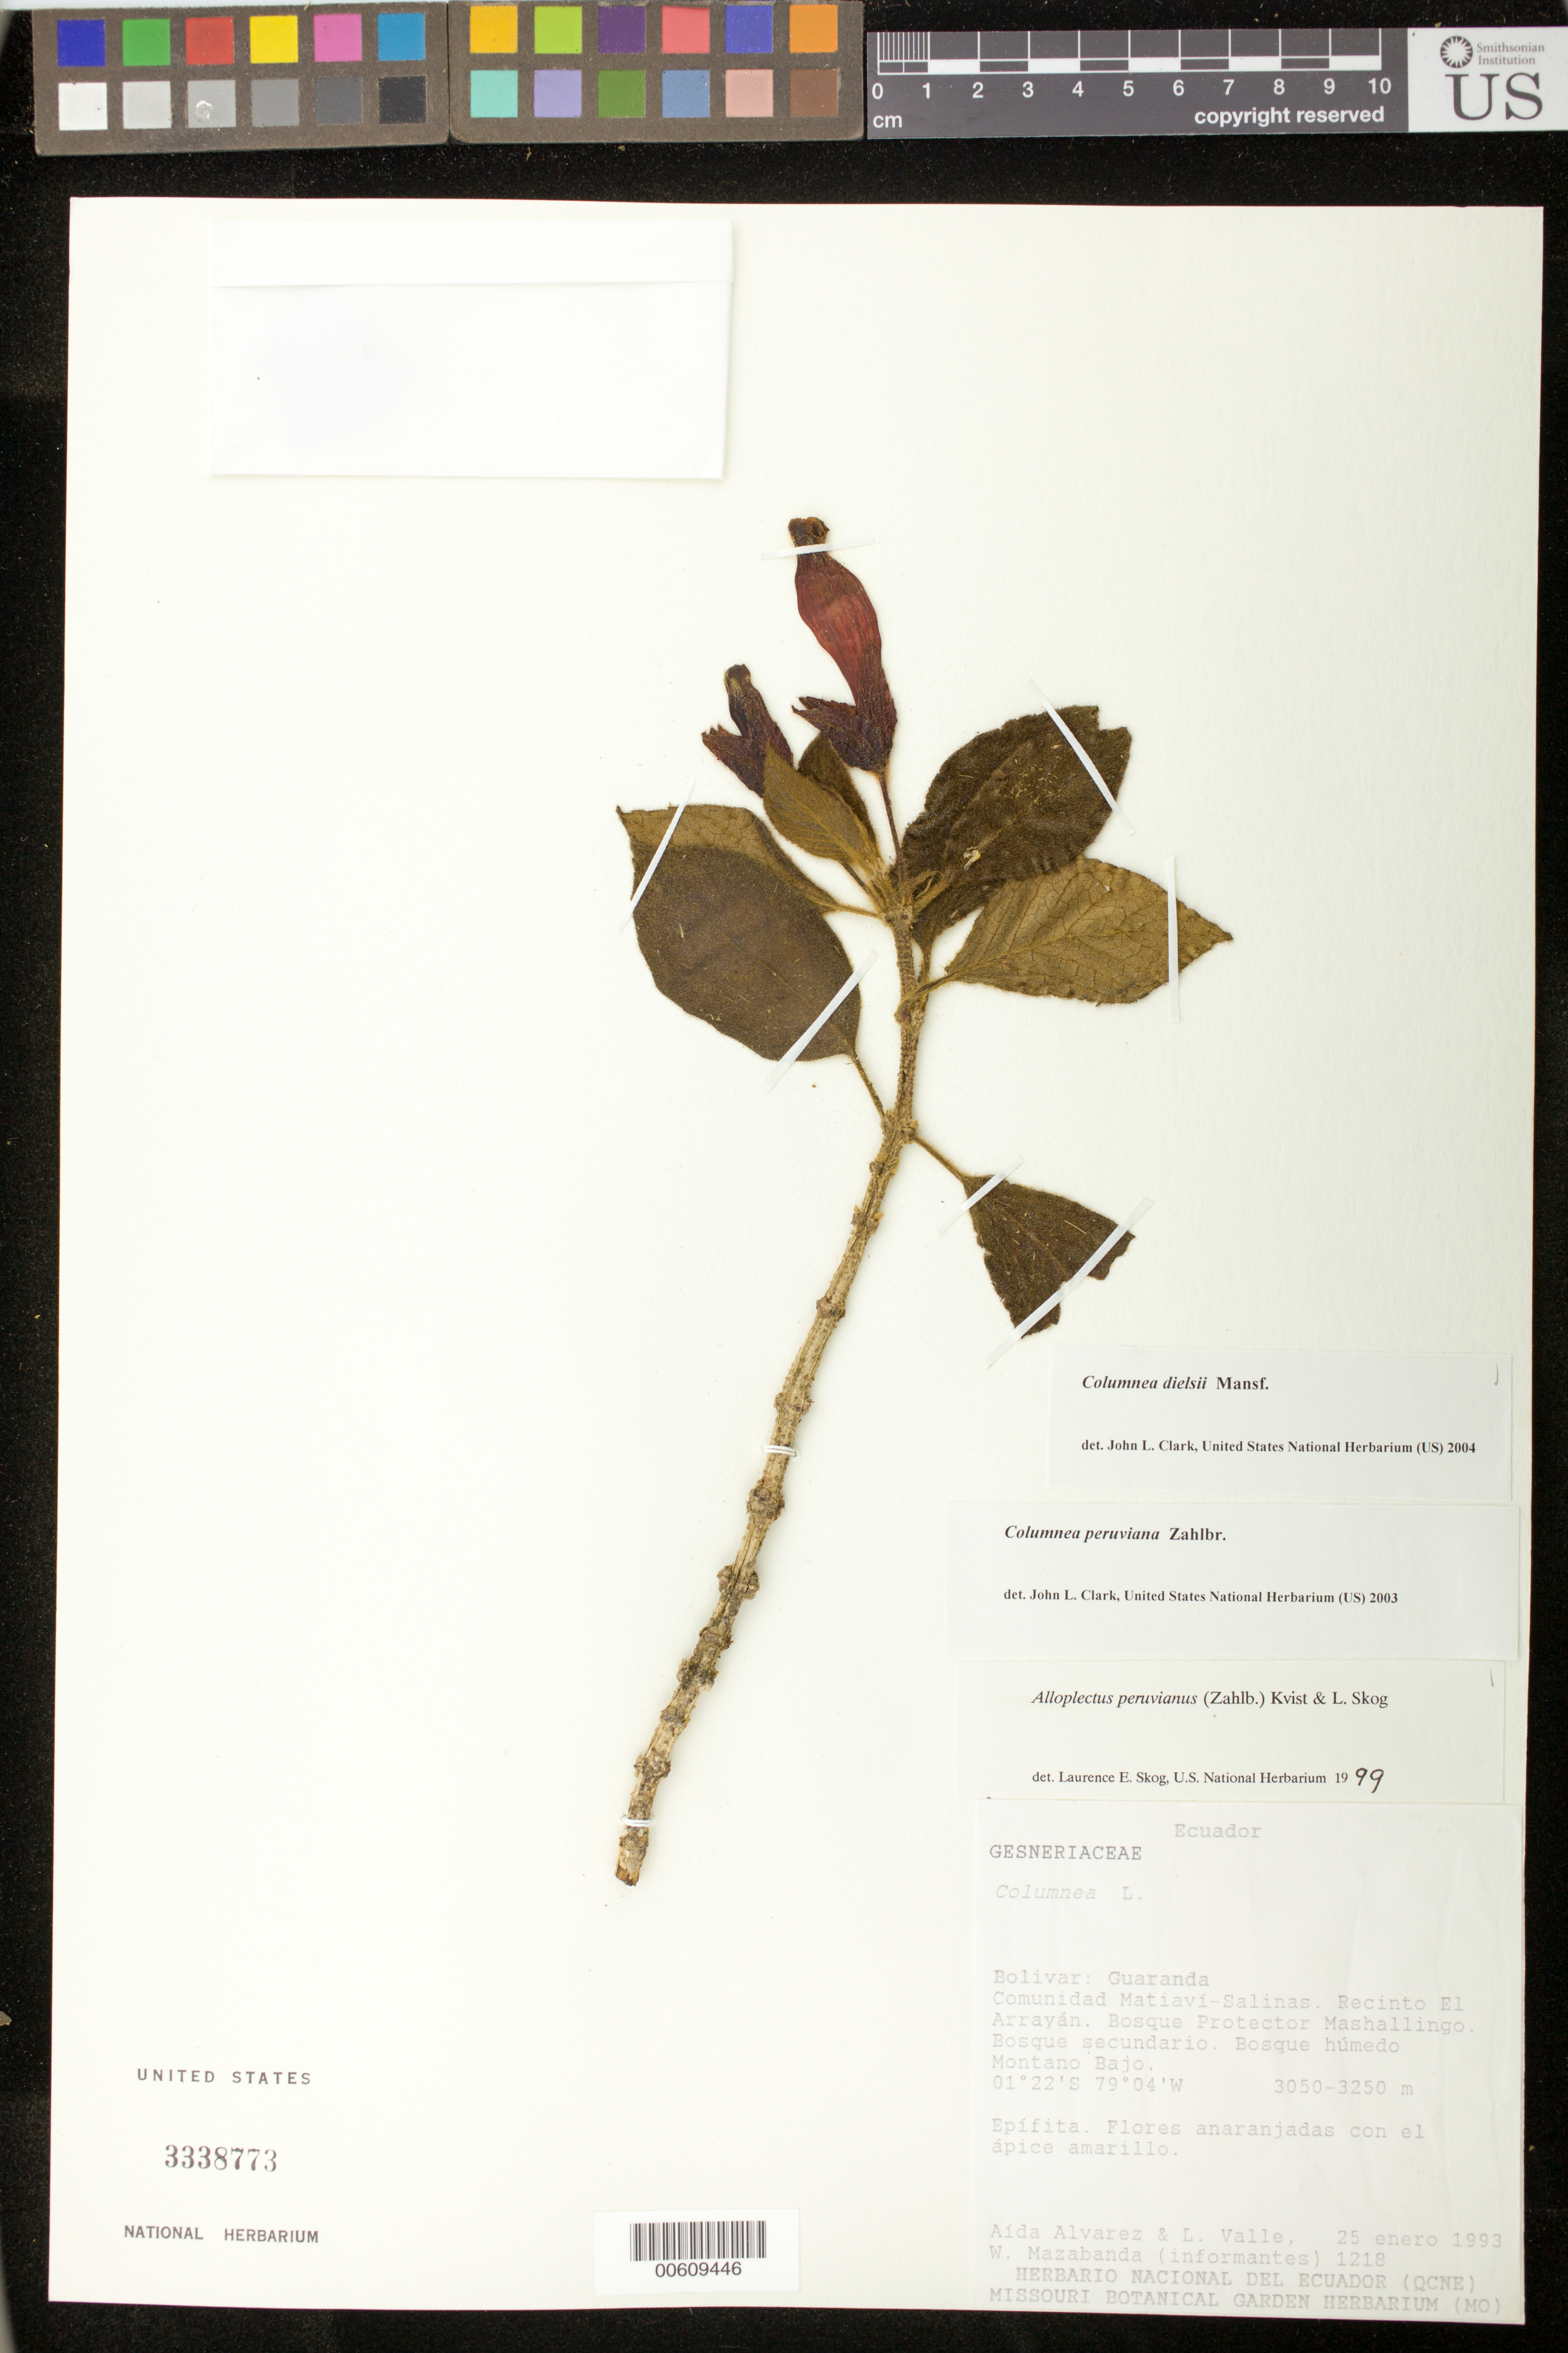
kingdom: Plantae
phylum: Tracheophyta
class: Magnoliopsida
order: Lamiales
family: Gesneriaceae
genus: Columnea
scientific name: Columnea dielsii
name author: Mansf.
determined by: Clark, J. L., (SEL), The Marie Selby Botanical Garden (UNITED STATES)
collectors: A. Alvarez, L. Valle & W. Mazabanda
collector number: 1218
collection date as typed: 25 Jan 1994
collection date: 1994-01-25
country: Ecuador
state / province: Bolivar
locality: Guaranda; Comunidad Matiaví-Salinas, Recinito El Arrayán, Bosque Protector Mashallingo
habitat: Bosque secundario, bosque húmedo montano bajo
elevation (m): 3050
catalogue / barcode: US 3338773